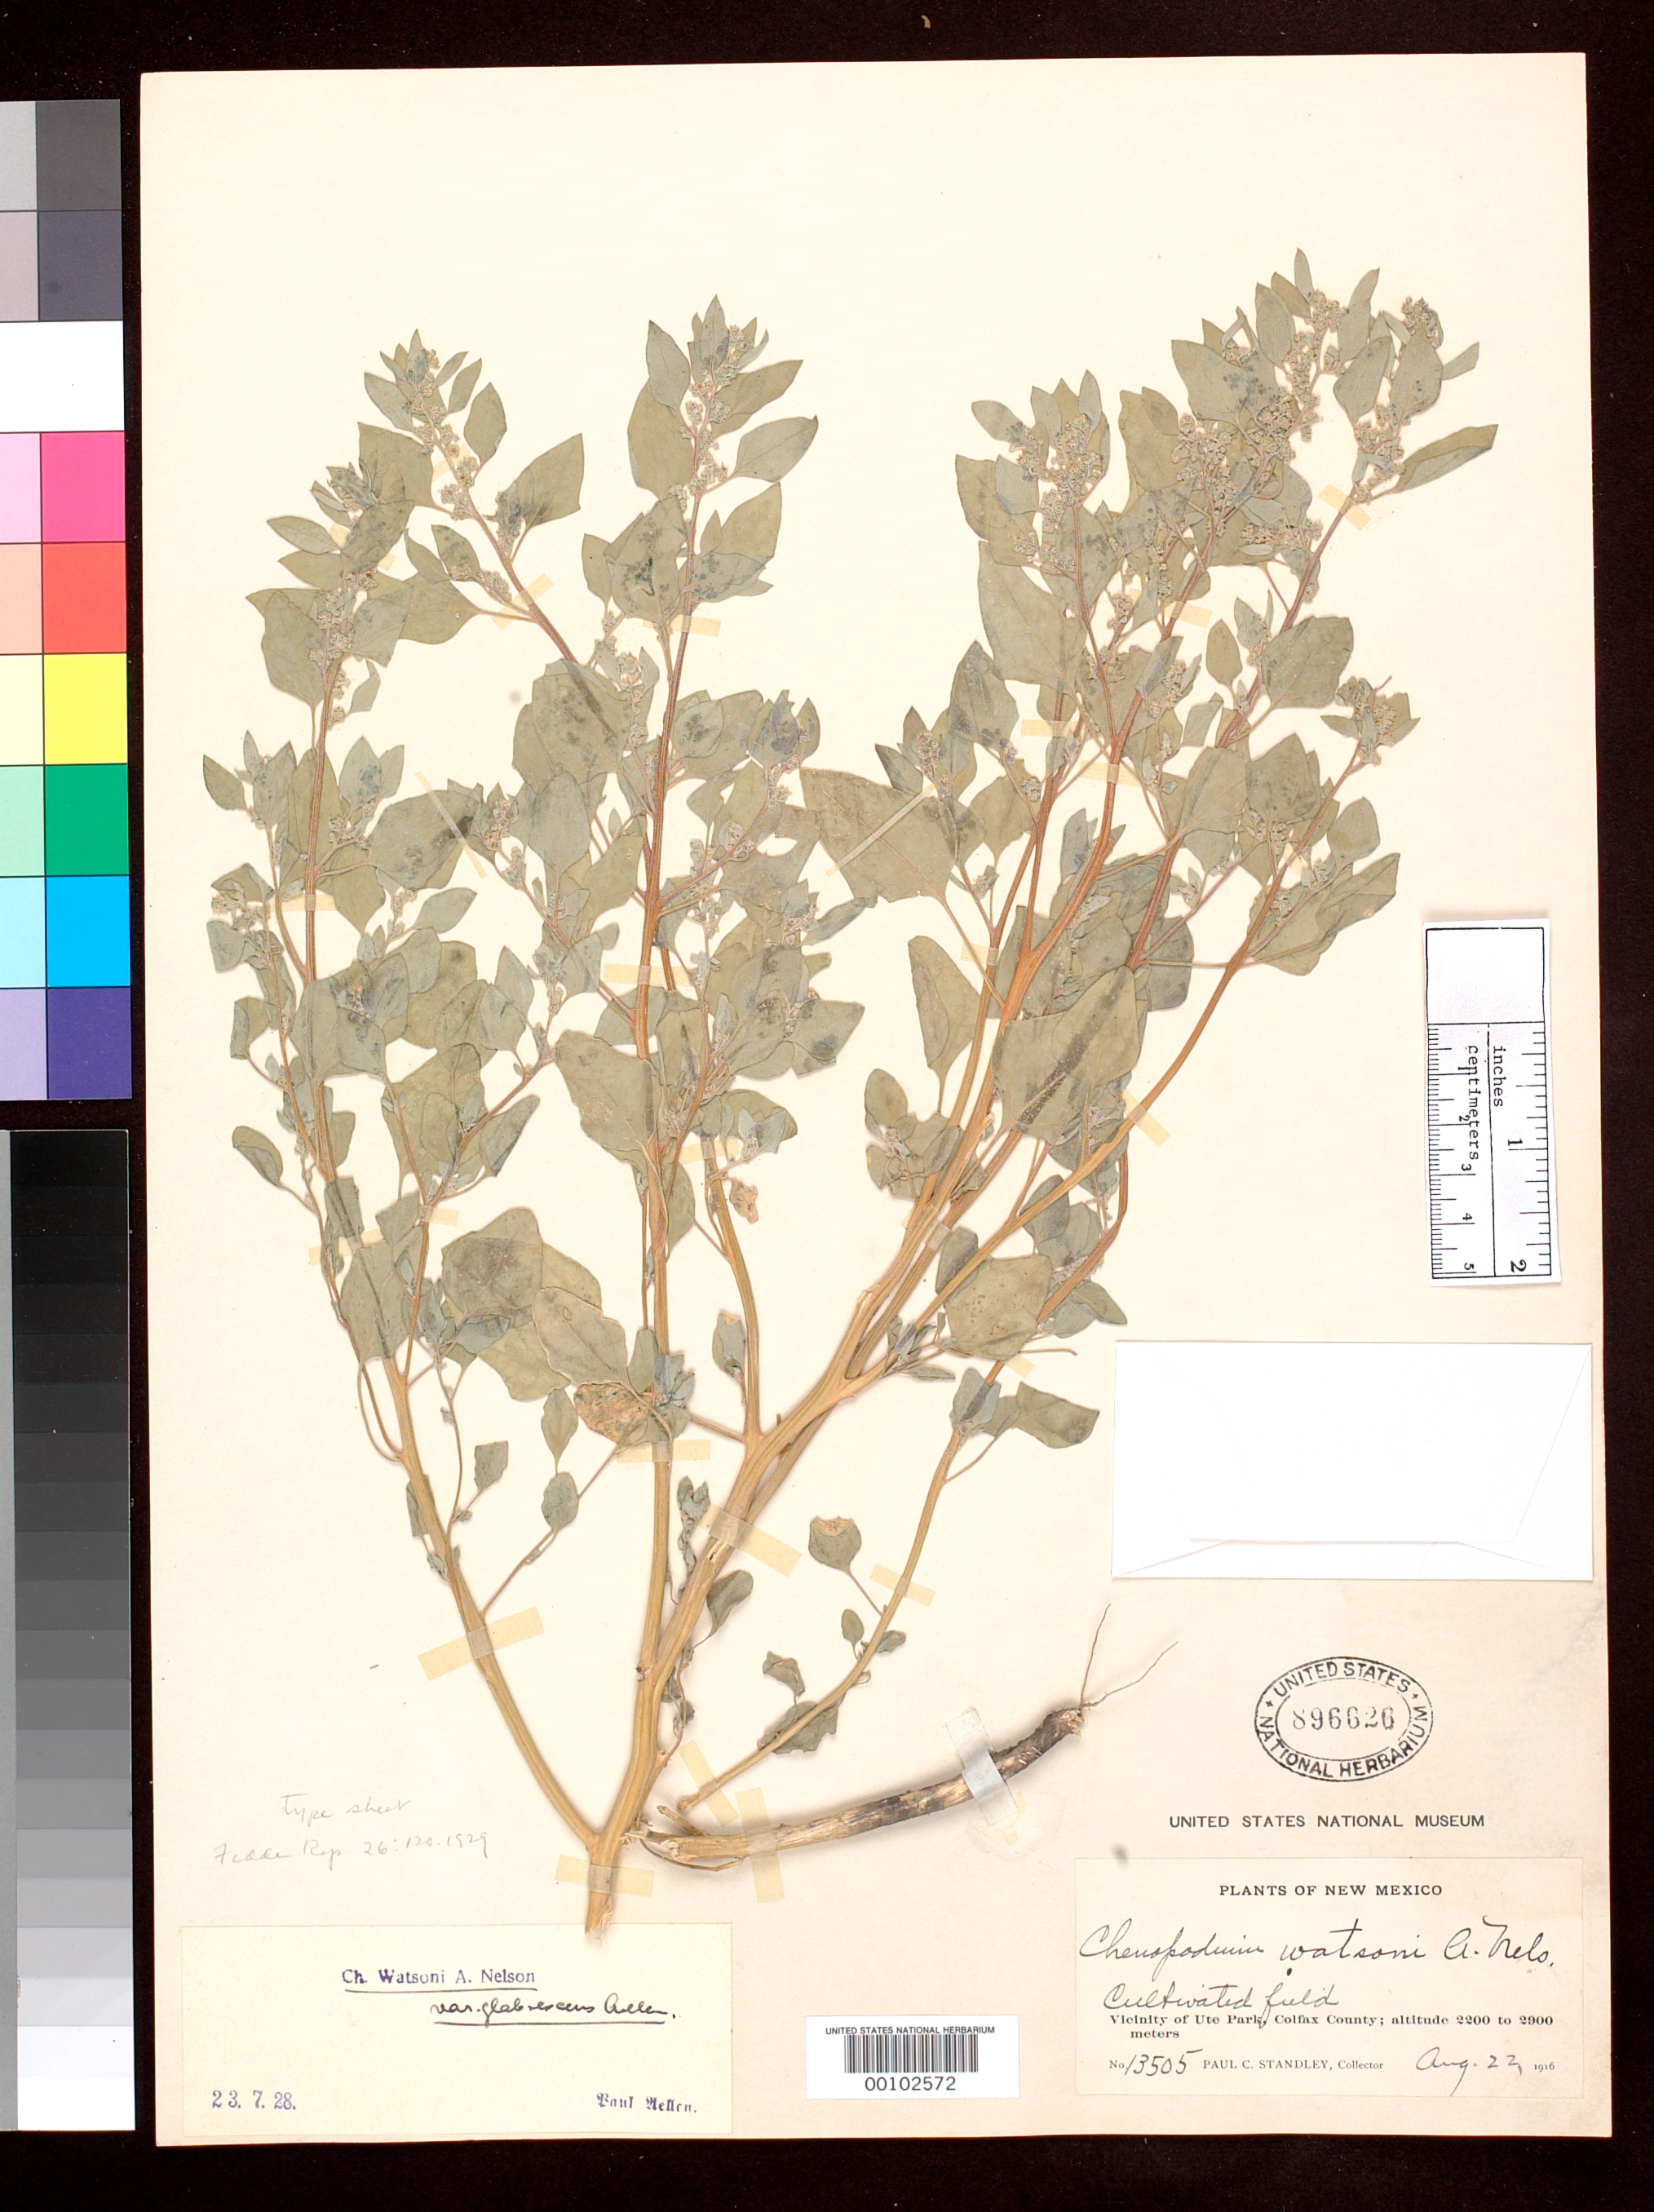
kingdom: Plantae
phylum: Tracheophyta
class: Magnoliopsida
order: Caryophyllales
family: Amaranthaceae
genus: Chenopodium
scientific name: Chenopodium watsonii f. glabrescens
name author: Aellen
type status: Holotype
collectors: P. C. Standley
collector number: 13505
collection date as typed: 1906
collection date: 1906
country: United States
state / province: New Mexico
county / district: Colfax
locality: Ute Park.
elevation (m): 2200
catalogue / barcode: US 896626